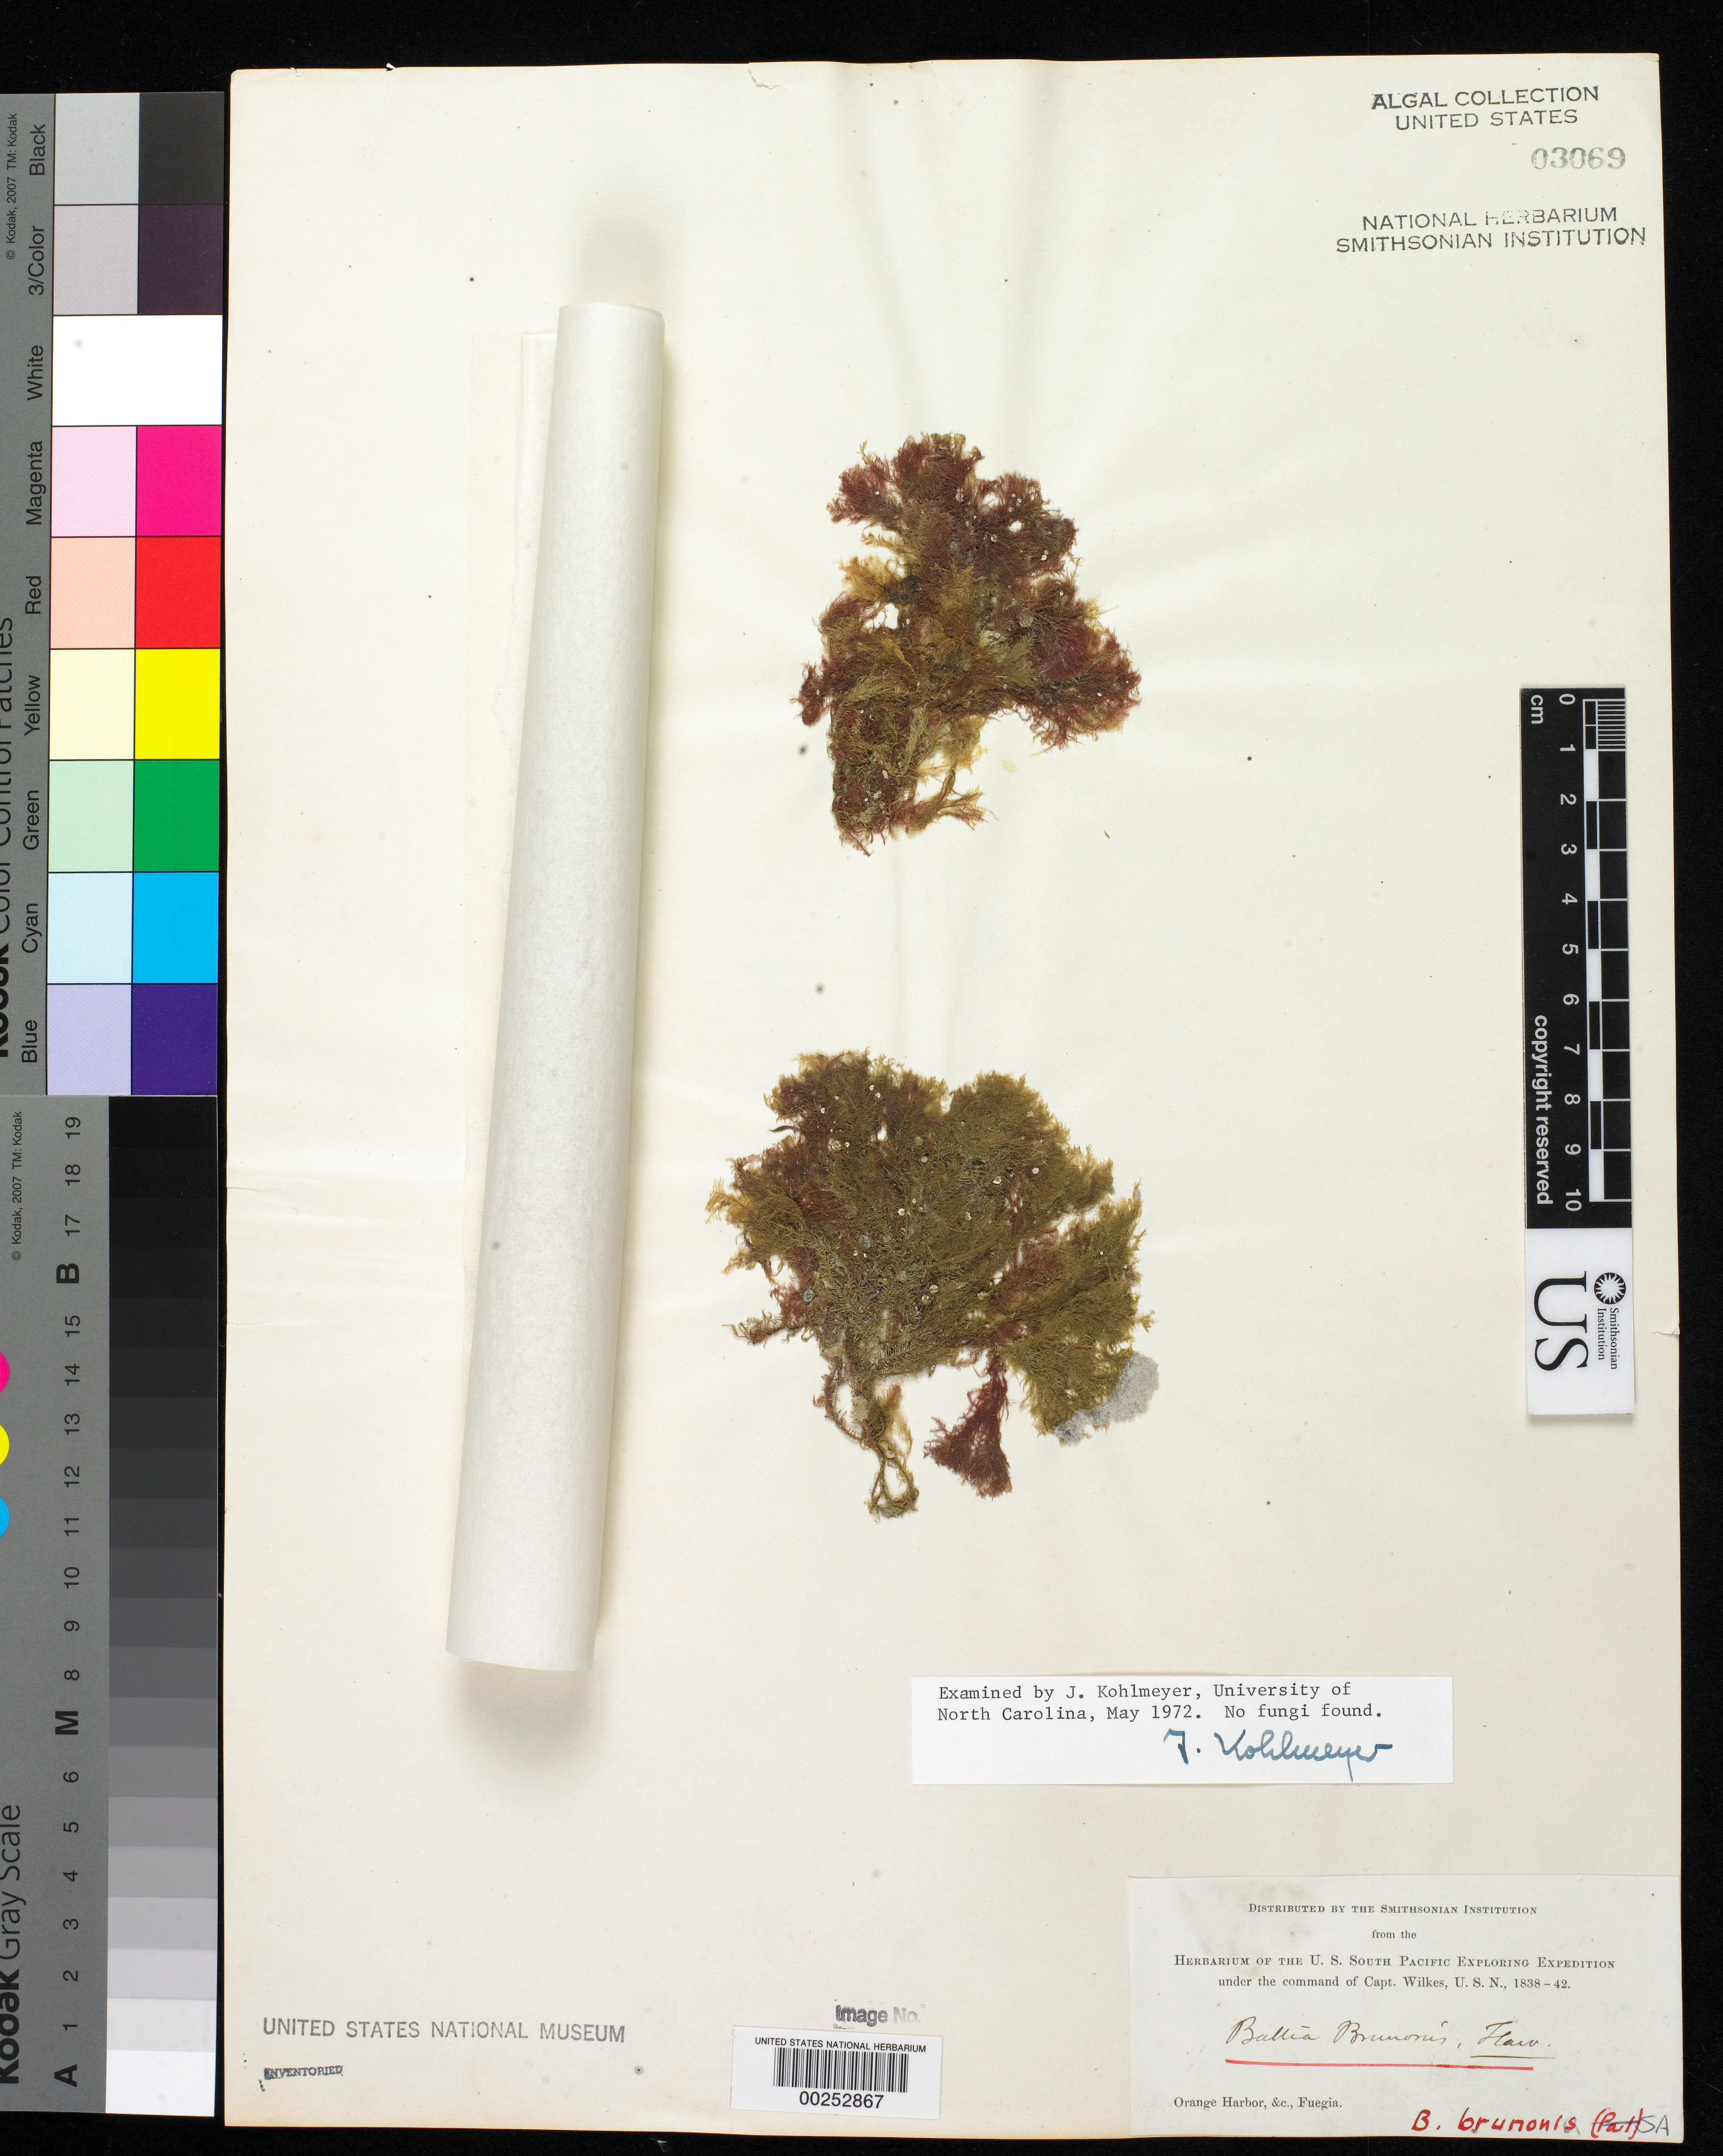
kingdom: Plantae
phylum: Rhodophyta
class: Florideophyceae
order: Balliales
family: Balliaceae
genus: Ballia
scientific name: Ballia brunois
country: Chile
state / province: Magallanes y de la Antártica Chilena (XII)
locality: Orange Harbor, etc, Tierra del Fuego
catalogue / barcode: US 3069